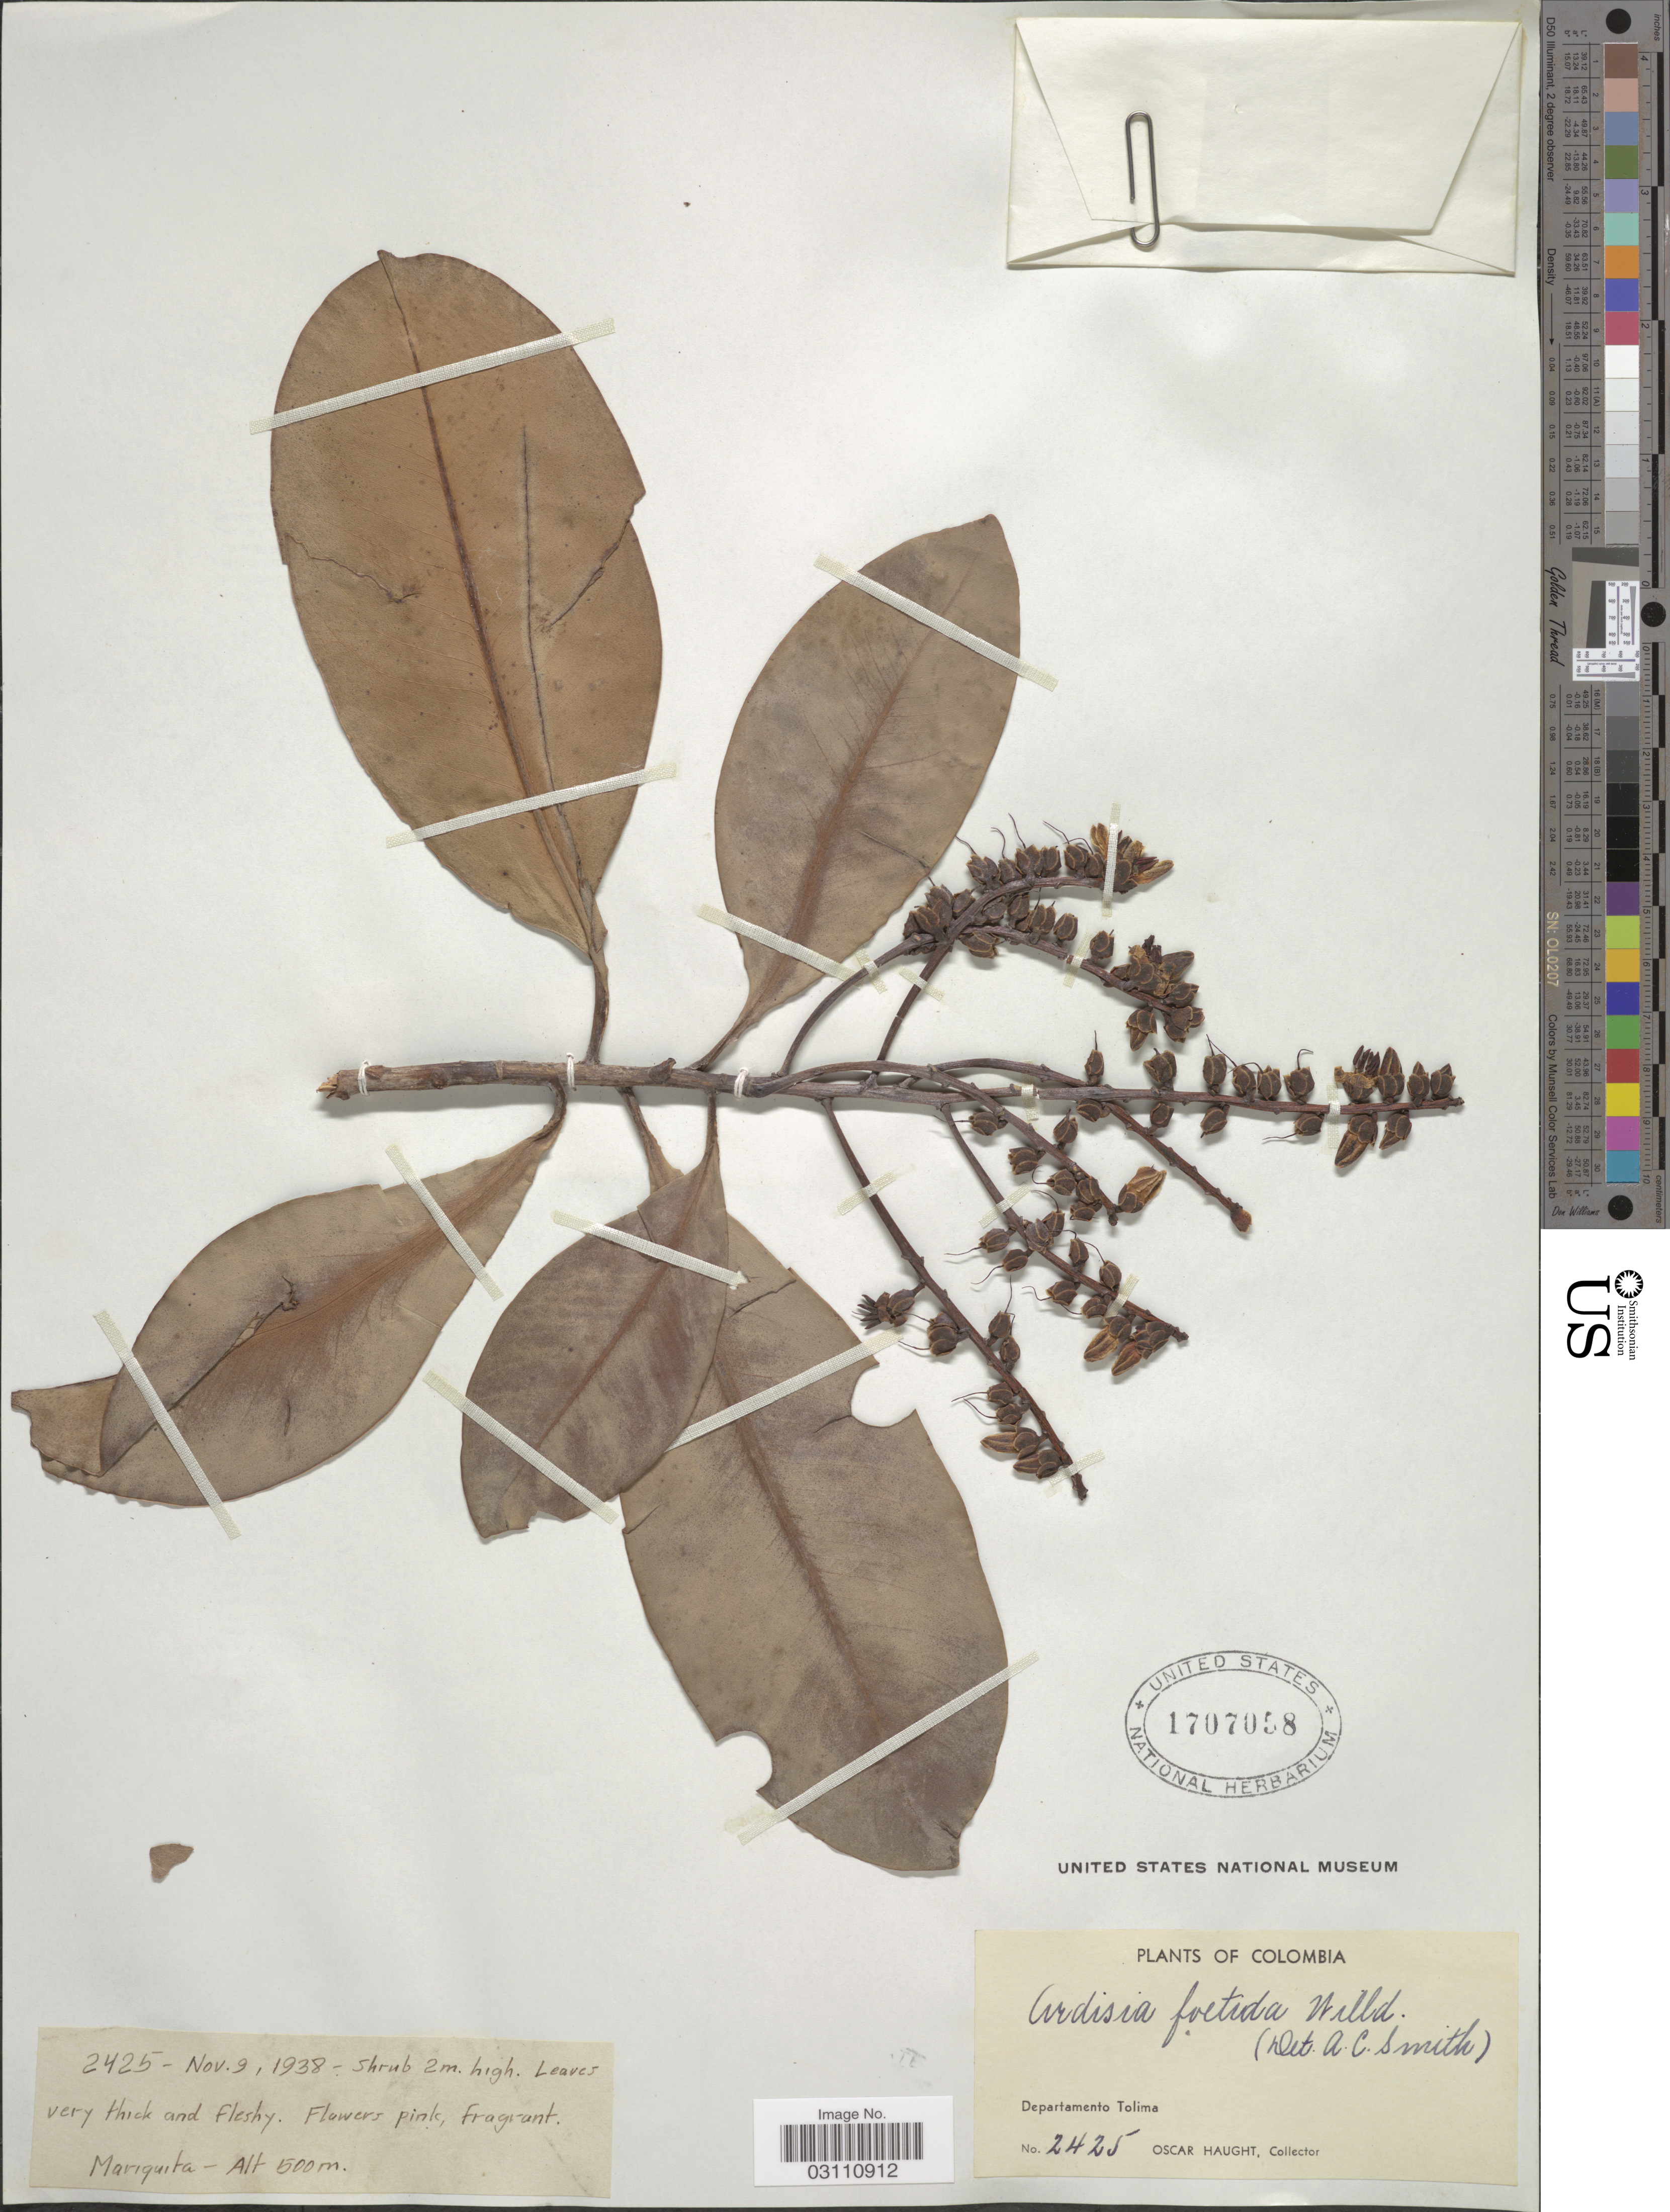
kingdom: Plantae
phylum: Tracheophyta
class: Magnoliopsida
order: Ericales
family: Primulaceae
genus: Ardisia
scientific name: Ardisia foetida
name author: Willd. ex Roem. & Schult.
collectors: O. Haught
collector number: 2425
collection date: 1938-11-09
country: Colombia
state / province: Tolima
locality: Departamento Tolima. Mariqita.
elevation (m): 500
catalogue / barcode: US 1707058